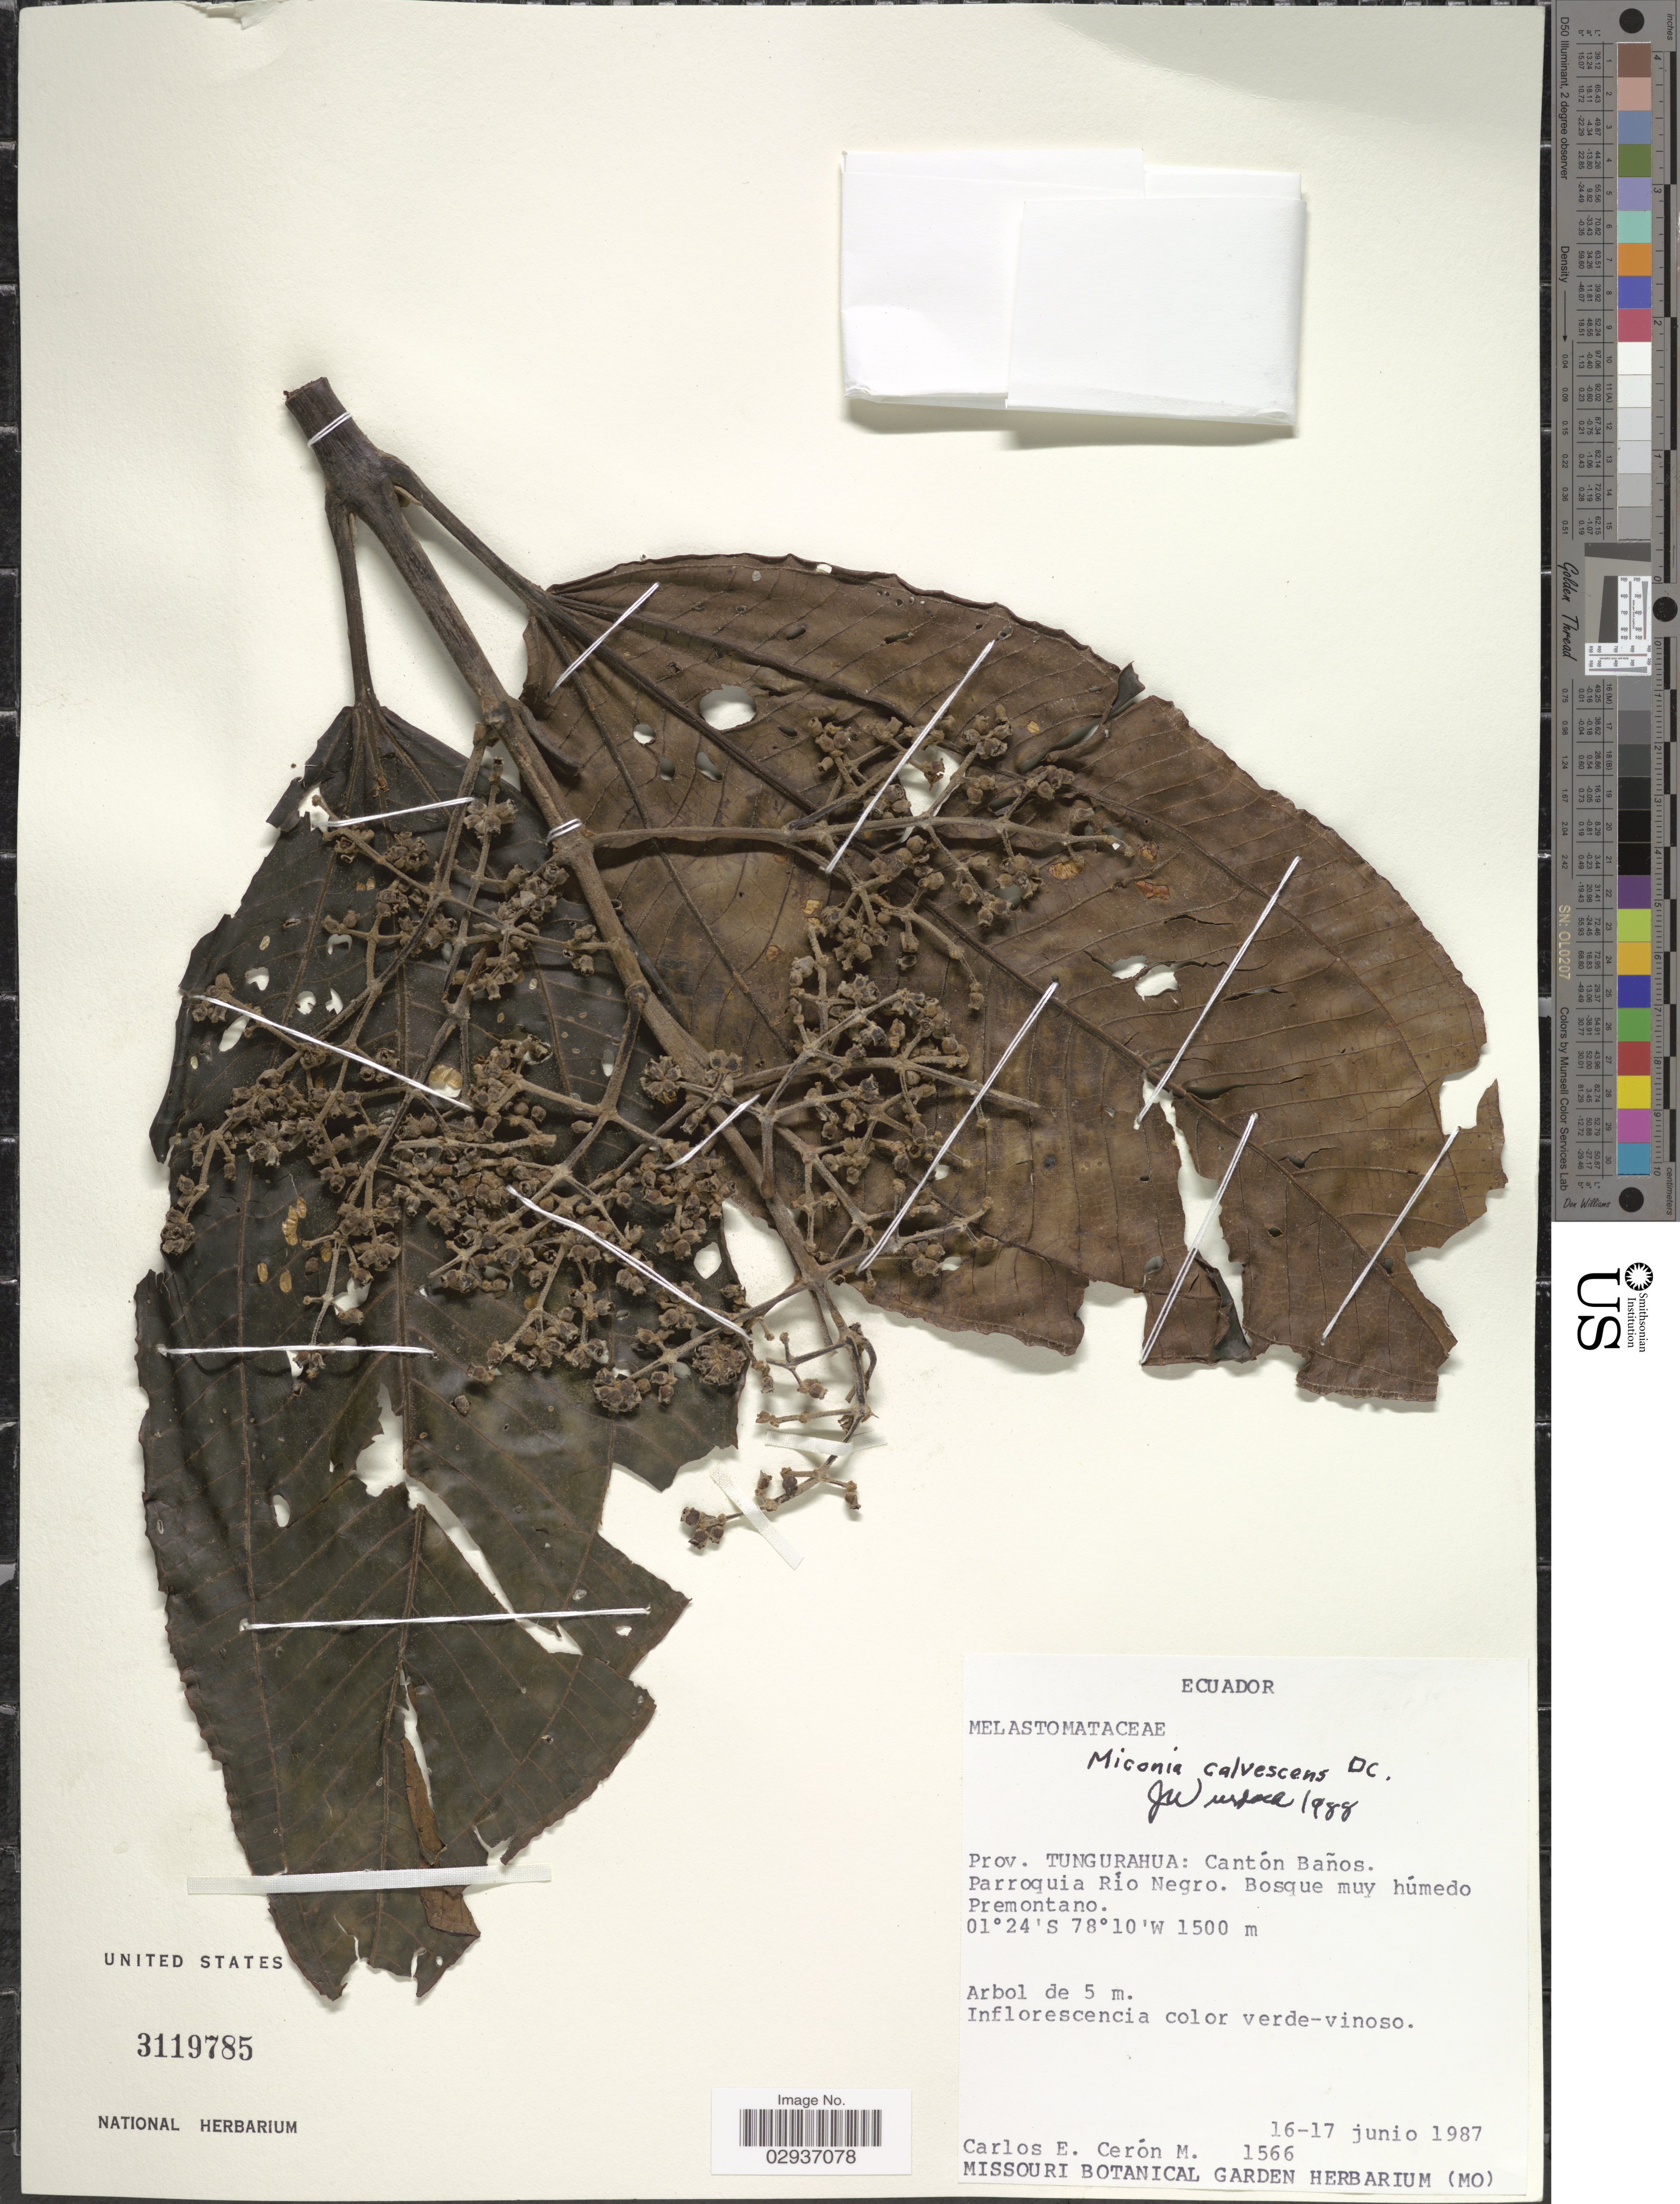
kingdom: Plantae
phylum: Tracheophyta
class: Magnoliopsida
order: Myrtales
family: Melastomataceae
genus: Miconia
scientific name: Miconia calvescens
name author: DC.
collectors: C. E. Cerón M.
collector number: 1566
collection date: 1987-06-16/1987-06-17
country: Ecuador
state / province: Tungurahua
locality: Prov. Tungurahua: Cantón Baños. Parroquia Río Negro. Bosque muy húmedo Premontano.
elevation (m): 1500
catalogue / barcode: US 3119785